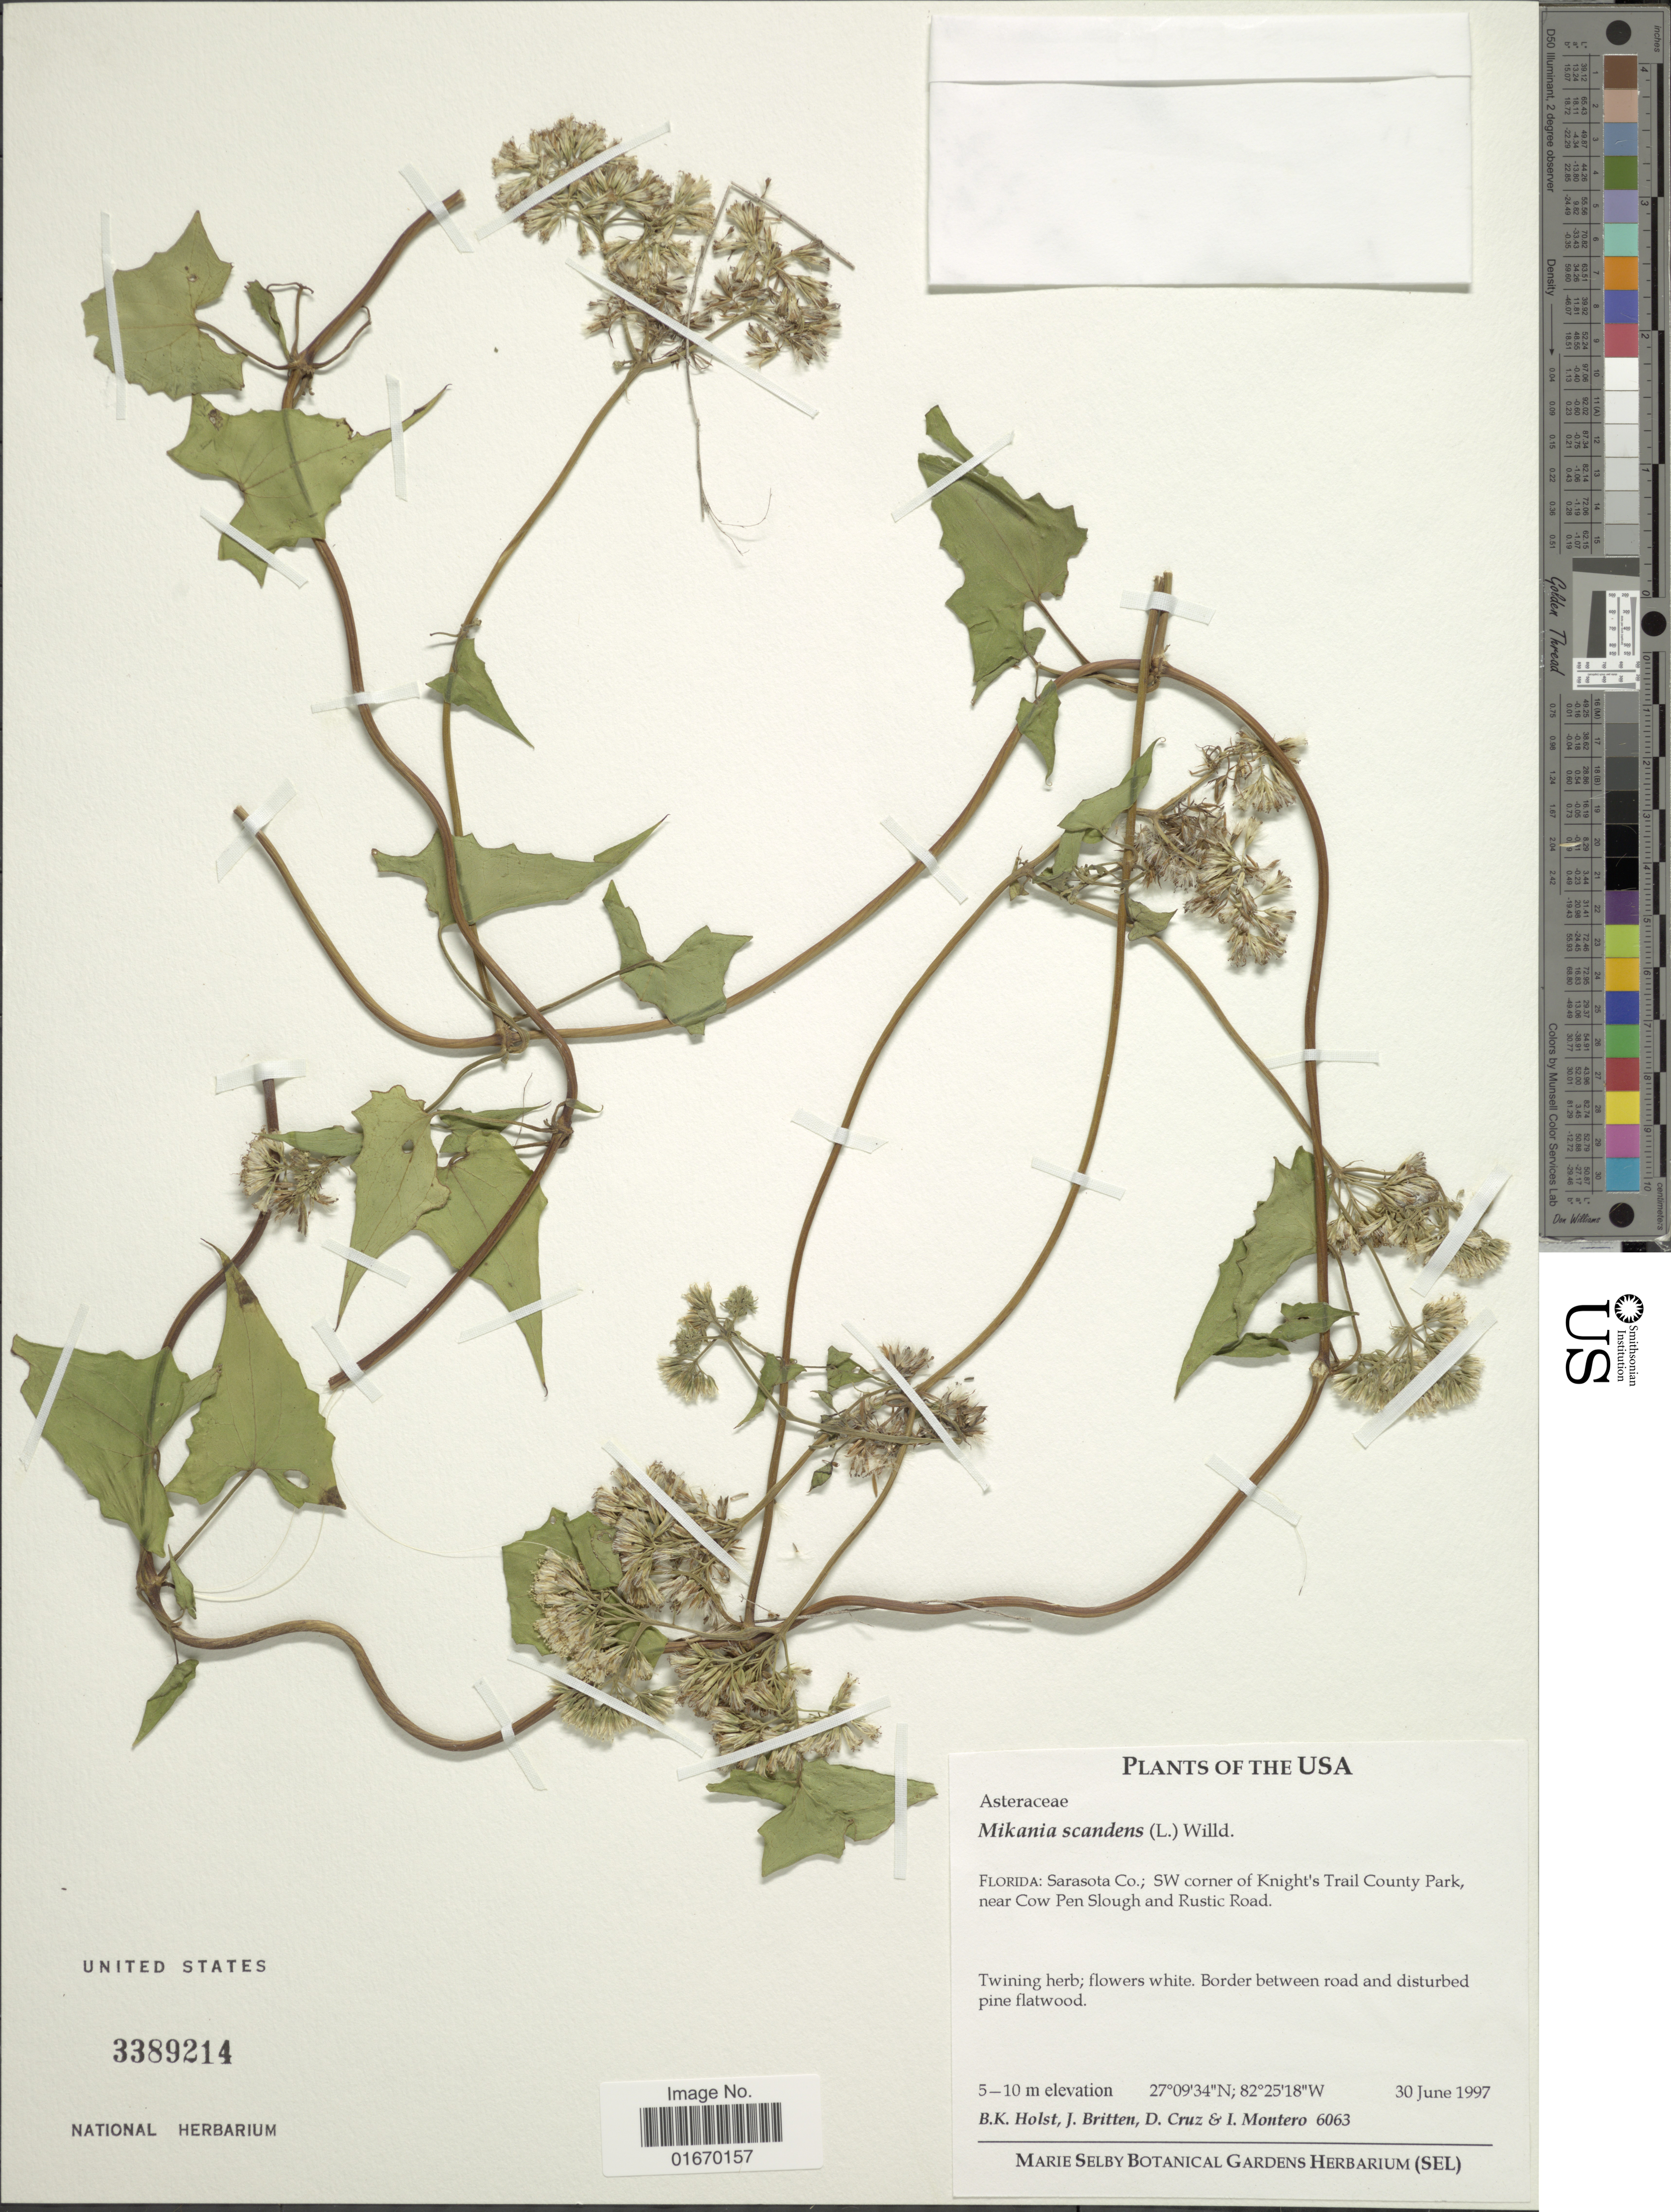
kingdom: Plantae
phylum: Tracheophyta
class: Magnoliopsida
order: Asterales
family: Asteraceae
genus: Mikania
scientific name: Mikania scandens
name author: (L.) Willd.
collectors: B. Holst, J. Britten, D. Cruz & I. Montero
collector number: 6063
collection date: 1997-06-30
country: United States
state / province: Florida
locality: USA, Sarasota Co., SW corner of Knight's Trail County Park, near Cow Pen Slough and Rustic Road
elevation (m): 5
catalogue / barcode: US 3389214